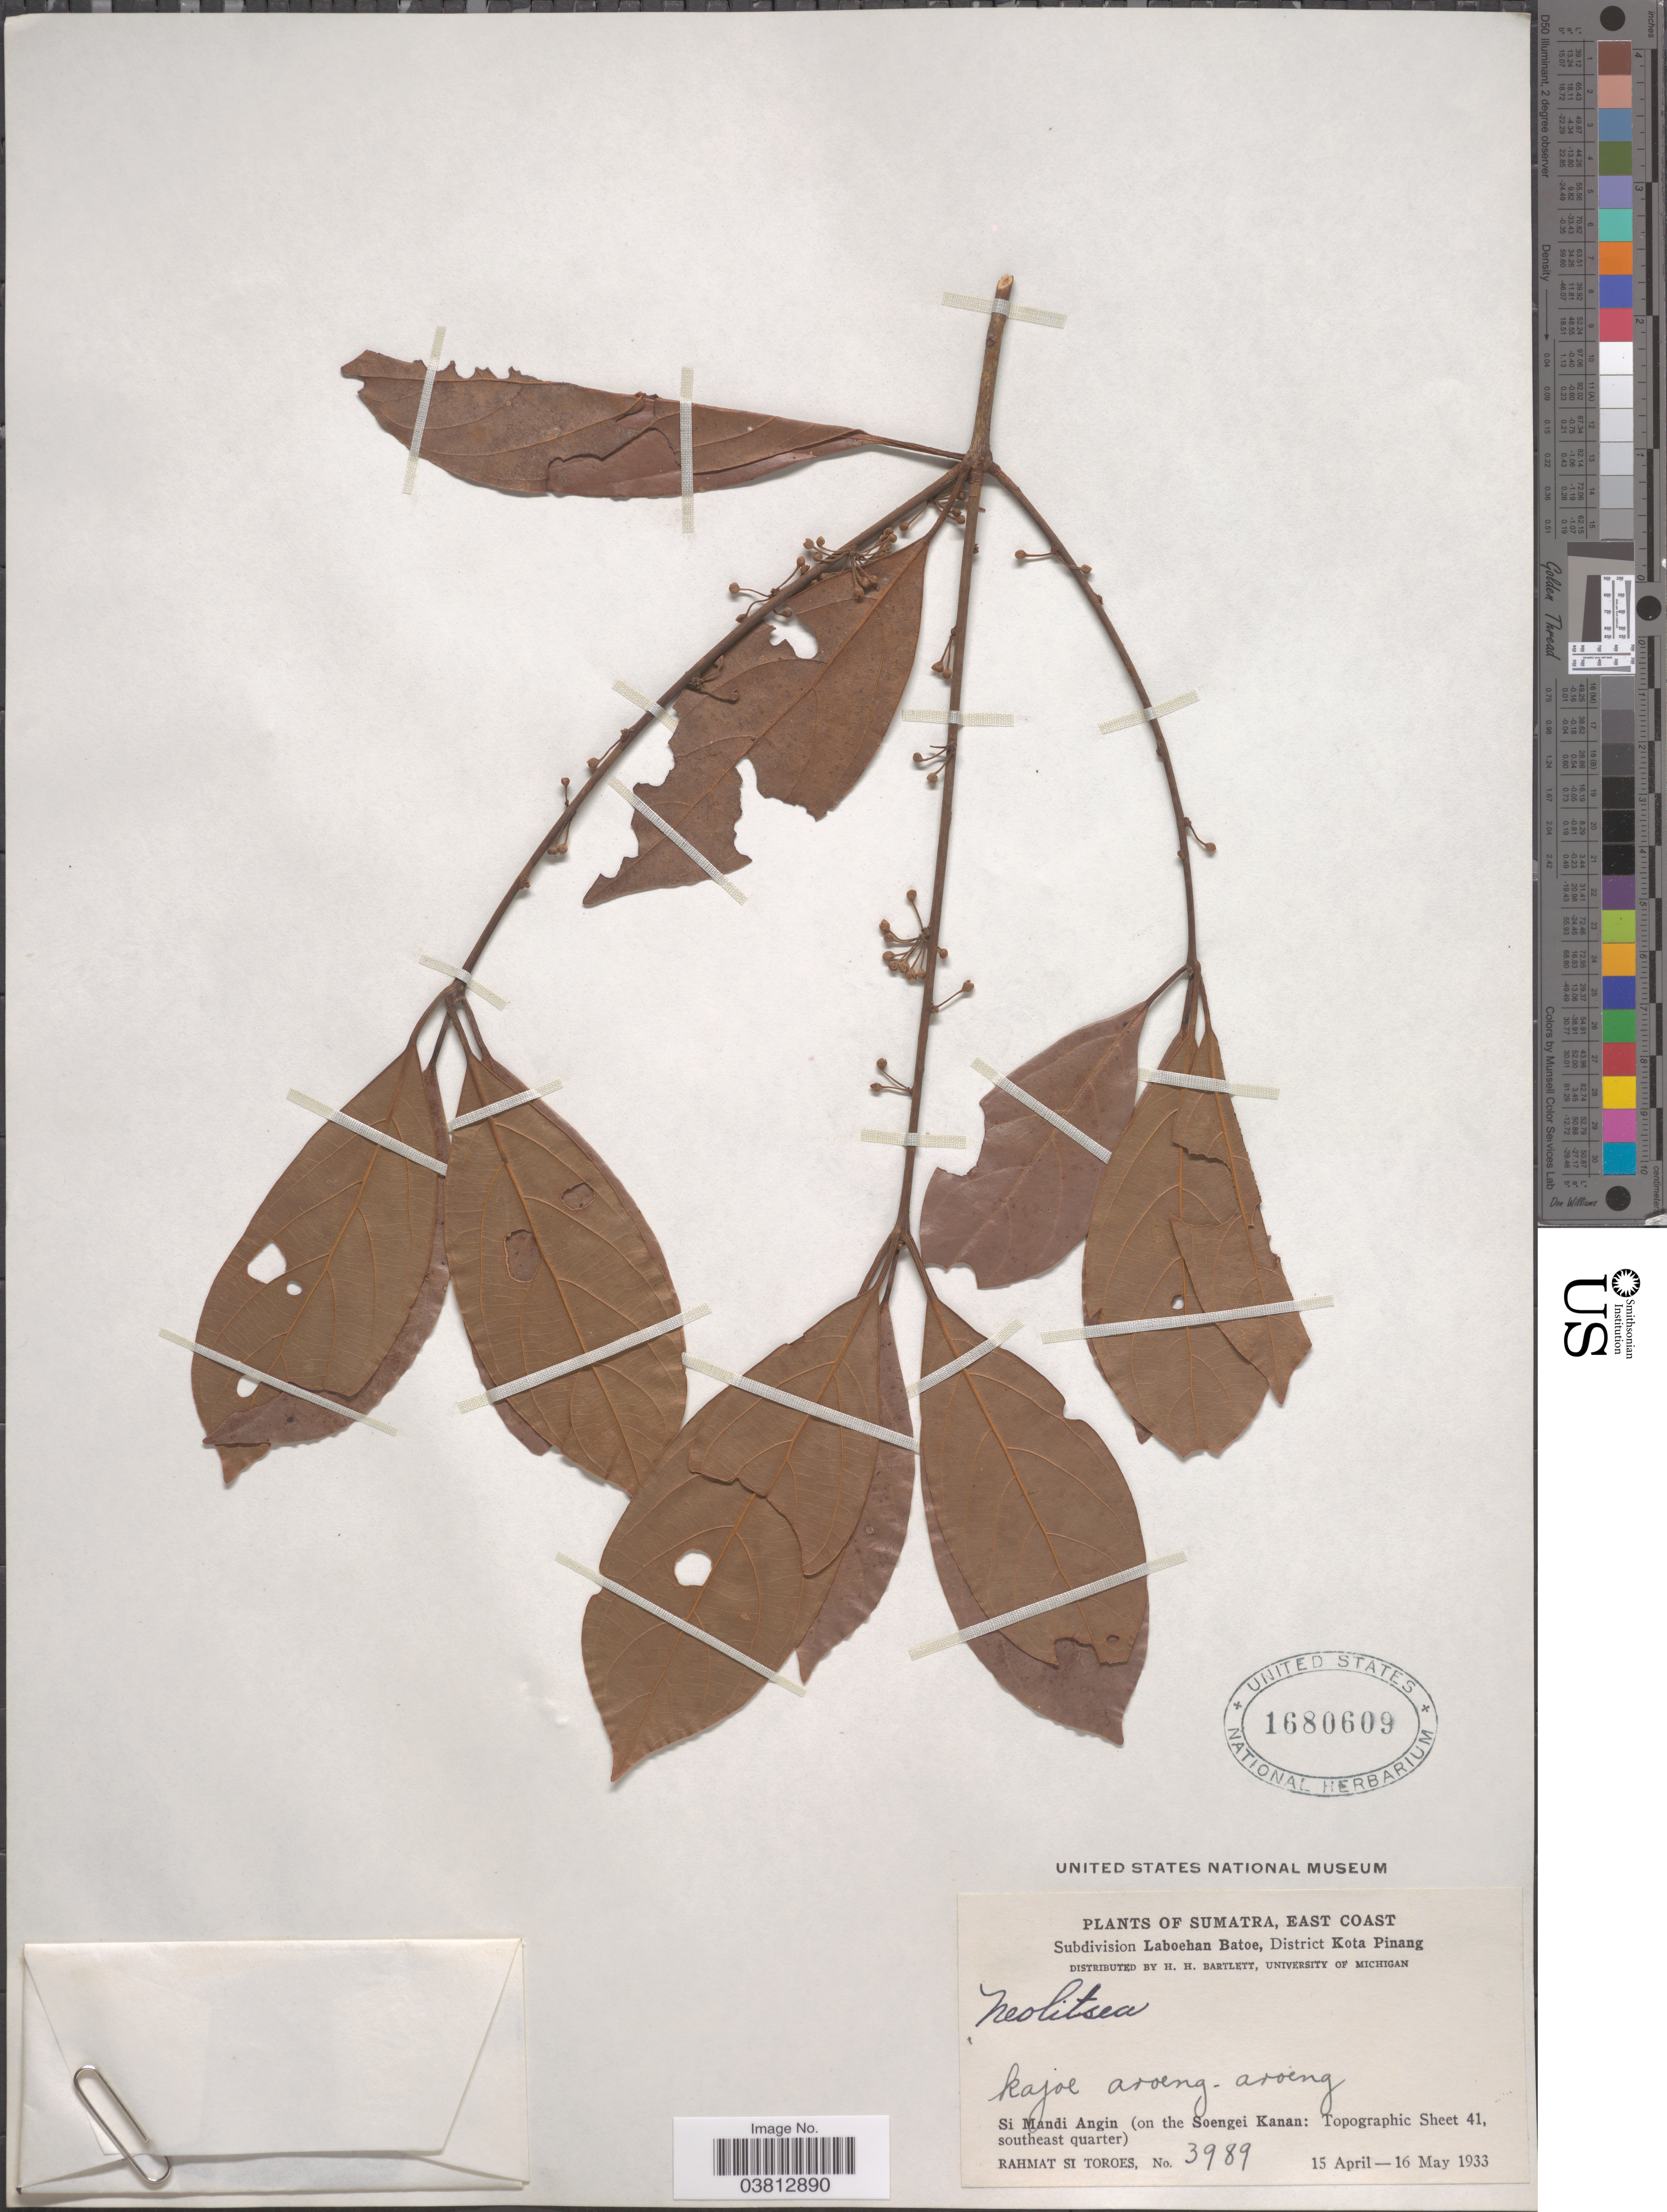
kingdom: Plantae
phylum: Tracheophyta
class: Magnoliopsida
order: Laurales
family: Lauraceae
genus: Neolitsea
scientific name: Neolitsea sp.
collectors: Rahmat Si Boeea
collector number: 3989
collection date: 1933-04-15/1933-05-16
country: Indonesia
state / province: Sumatra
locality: East Coast. Subdivision Laboehan Batoe, District Kota Pinang. Si Mandi Angin (on the Soengei Kanan: Topographic Sheet 41, southeast quarter).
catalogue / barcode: US 1680609